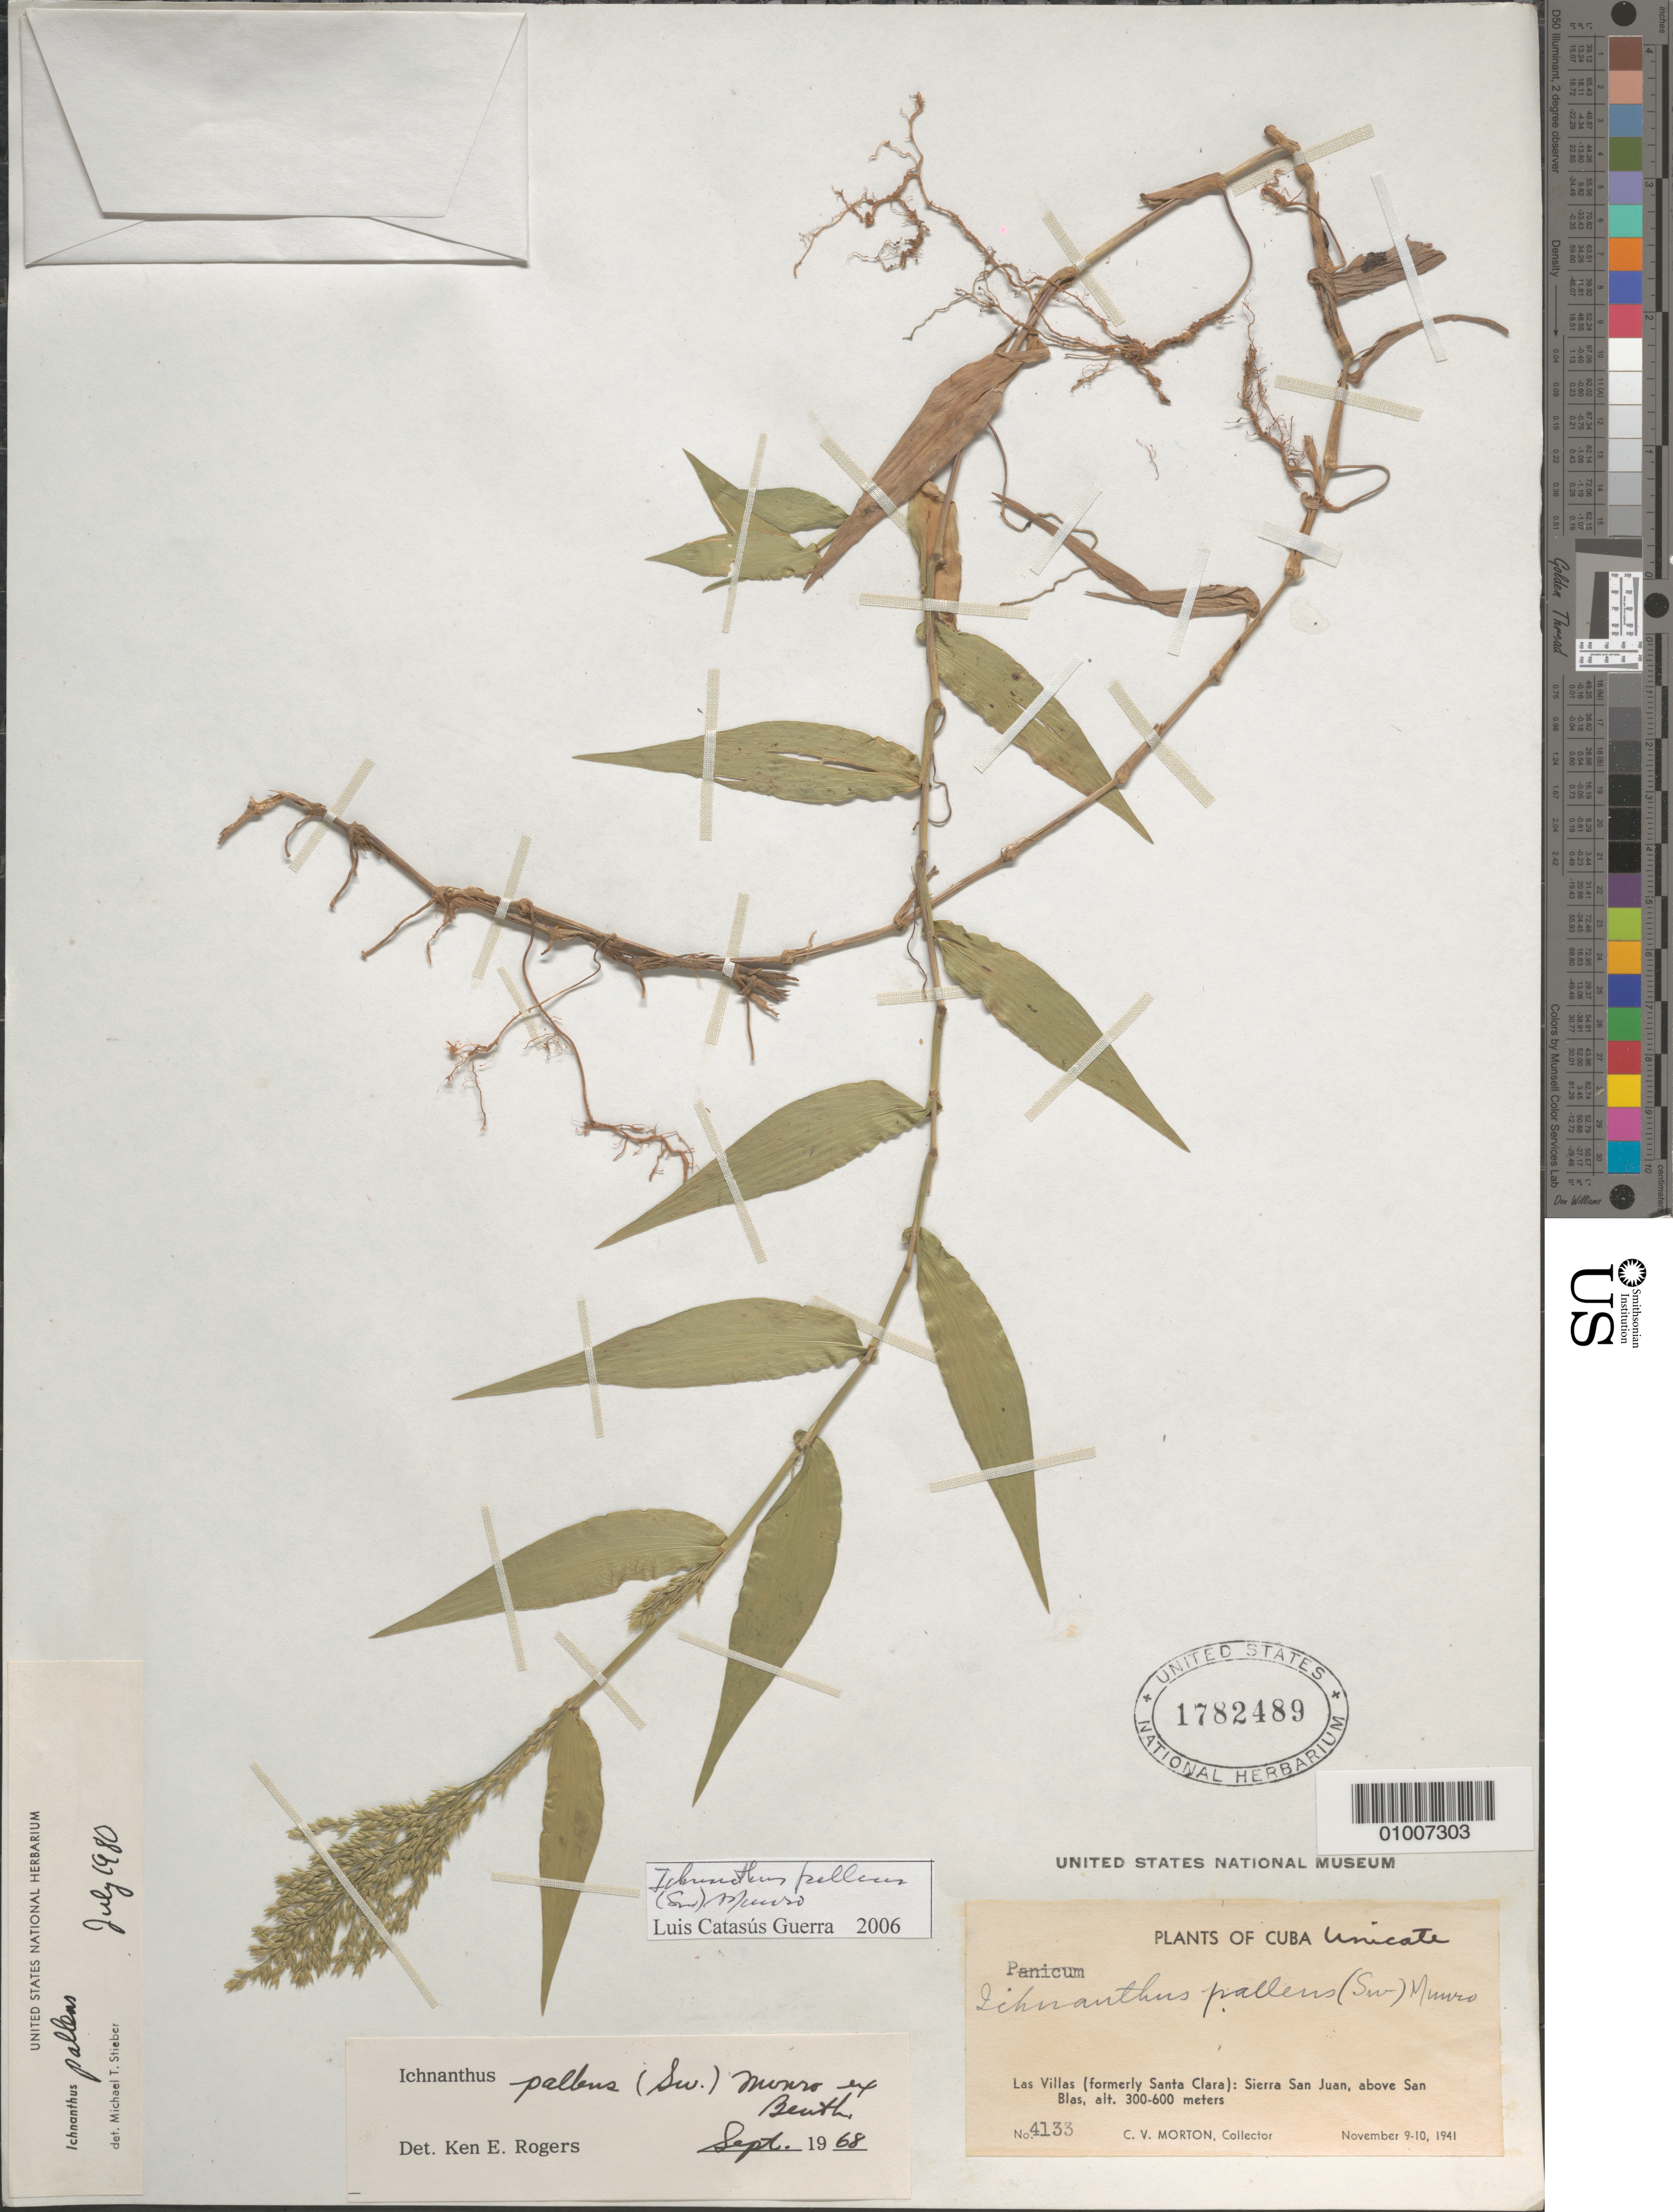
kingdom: Plantae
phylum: Tracheophyta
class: Liliopsida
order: Poales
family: Poaceae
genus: Ichnanthus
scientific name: Ichnanthus pallens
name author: (Sw.) Munro ex Benth.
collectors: C. V. Morton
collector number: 4133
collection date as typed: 09 Nov 1941 to 10 Nov 1941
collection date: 1941-11-09/1941-11-10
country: Cuba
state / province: Las Villas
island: Cuba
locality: Las Villas, Sierra San Juan, above San Blas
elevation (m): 300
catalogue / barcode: US 1782489